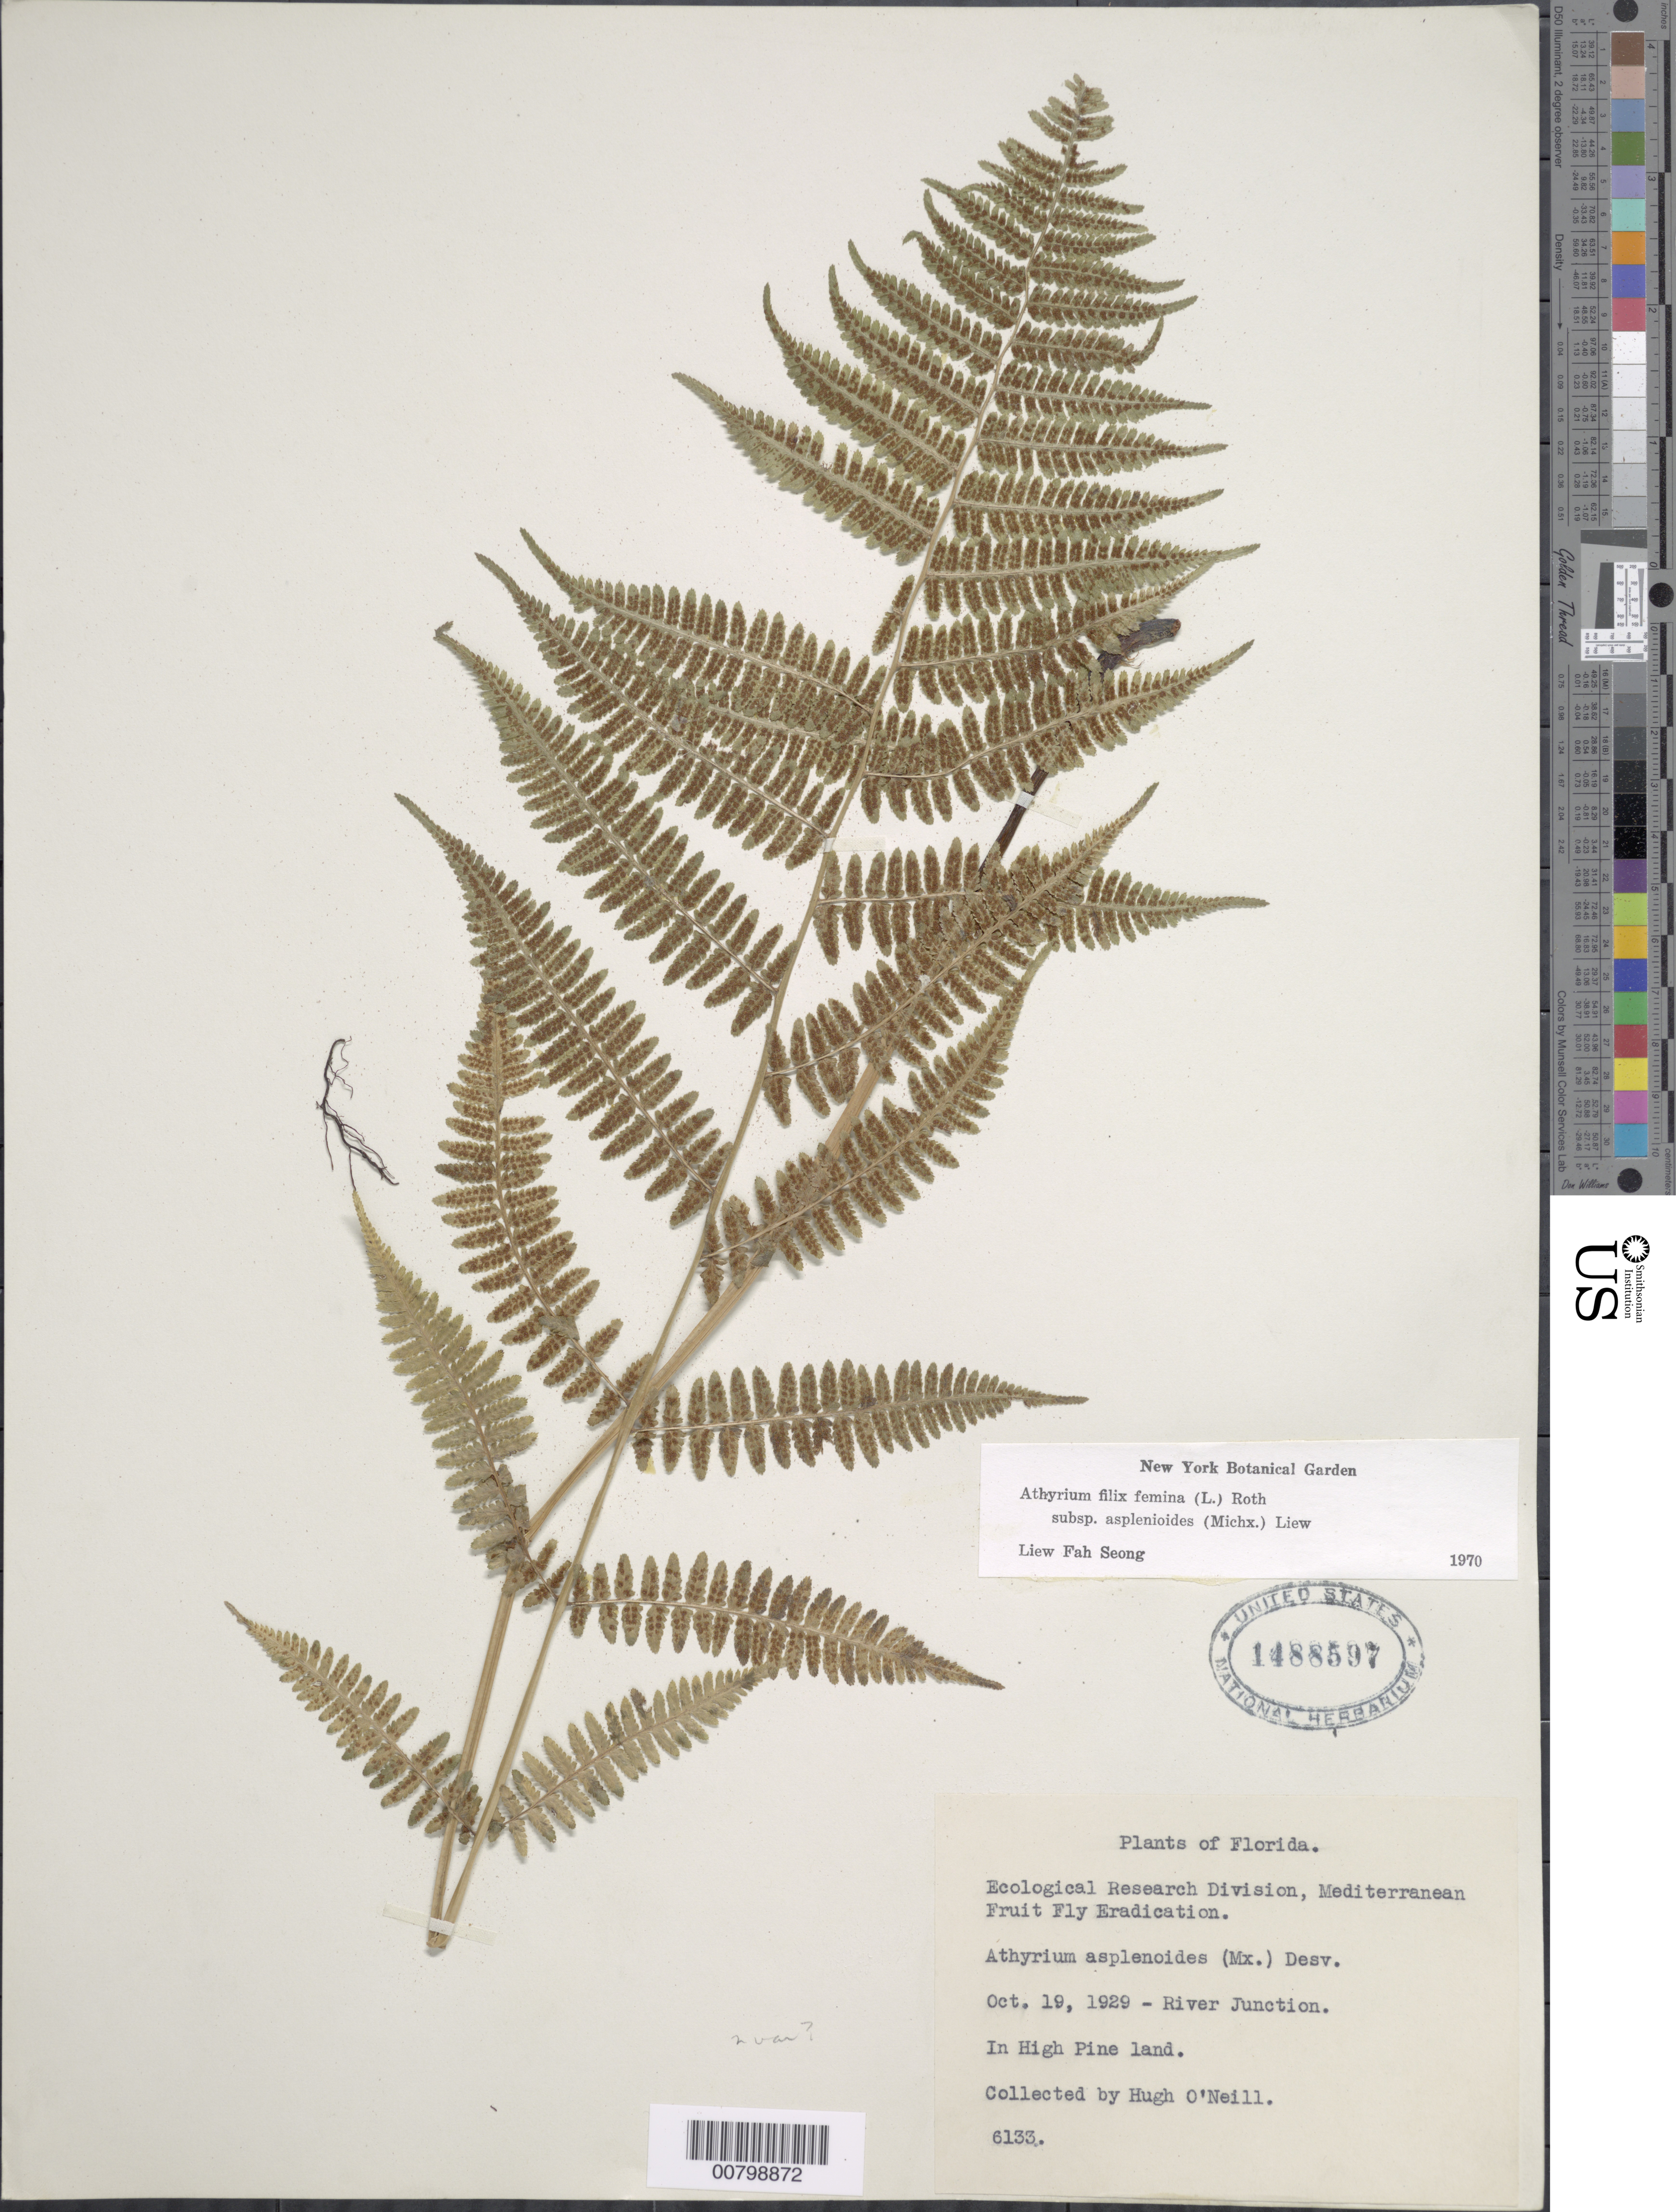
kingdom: Plantae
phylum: Tracheophyta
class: Polypodiopsida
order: Polypodiales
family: Athyriaceae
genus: Athyrium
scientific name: Athyrium filix-femina subsp. asplenioides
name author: (Michx.) Hultén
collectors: H. O'Neill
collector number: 6133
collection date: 1929-10-19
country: United States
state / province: Florida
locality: River Junction, In High Pine land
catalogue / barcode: US 1488597